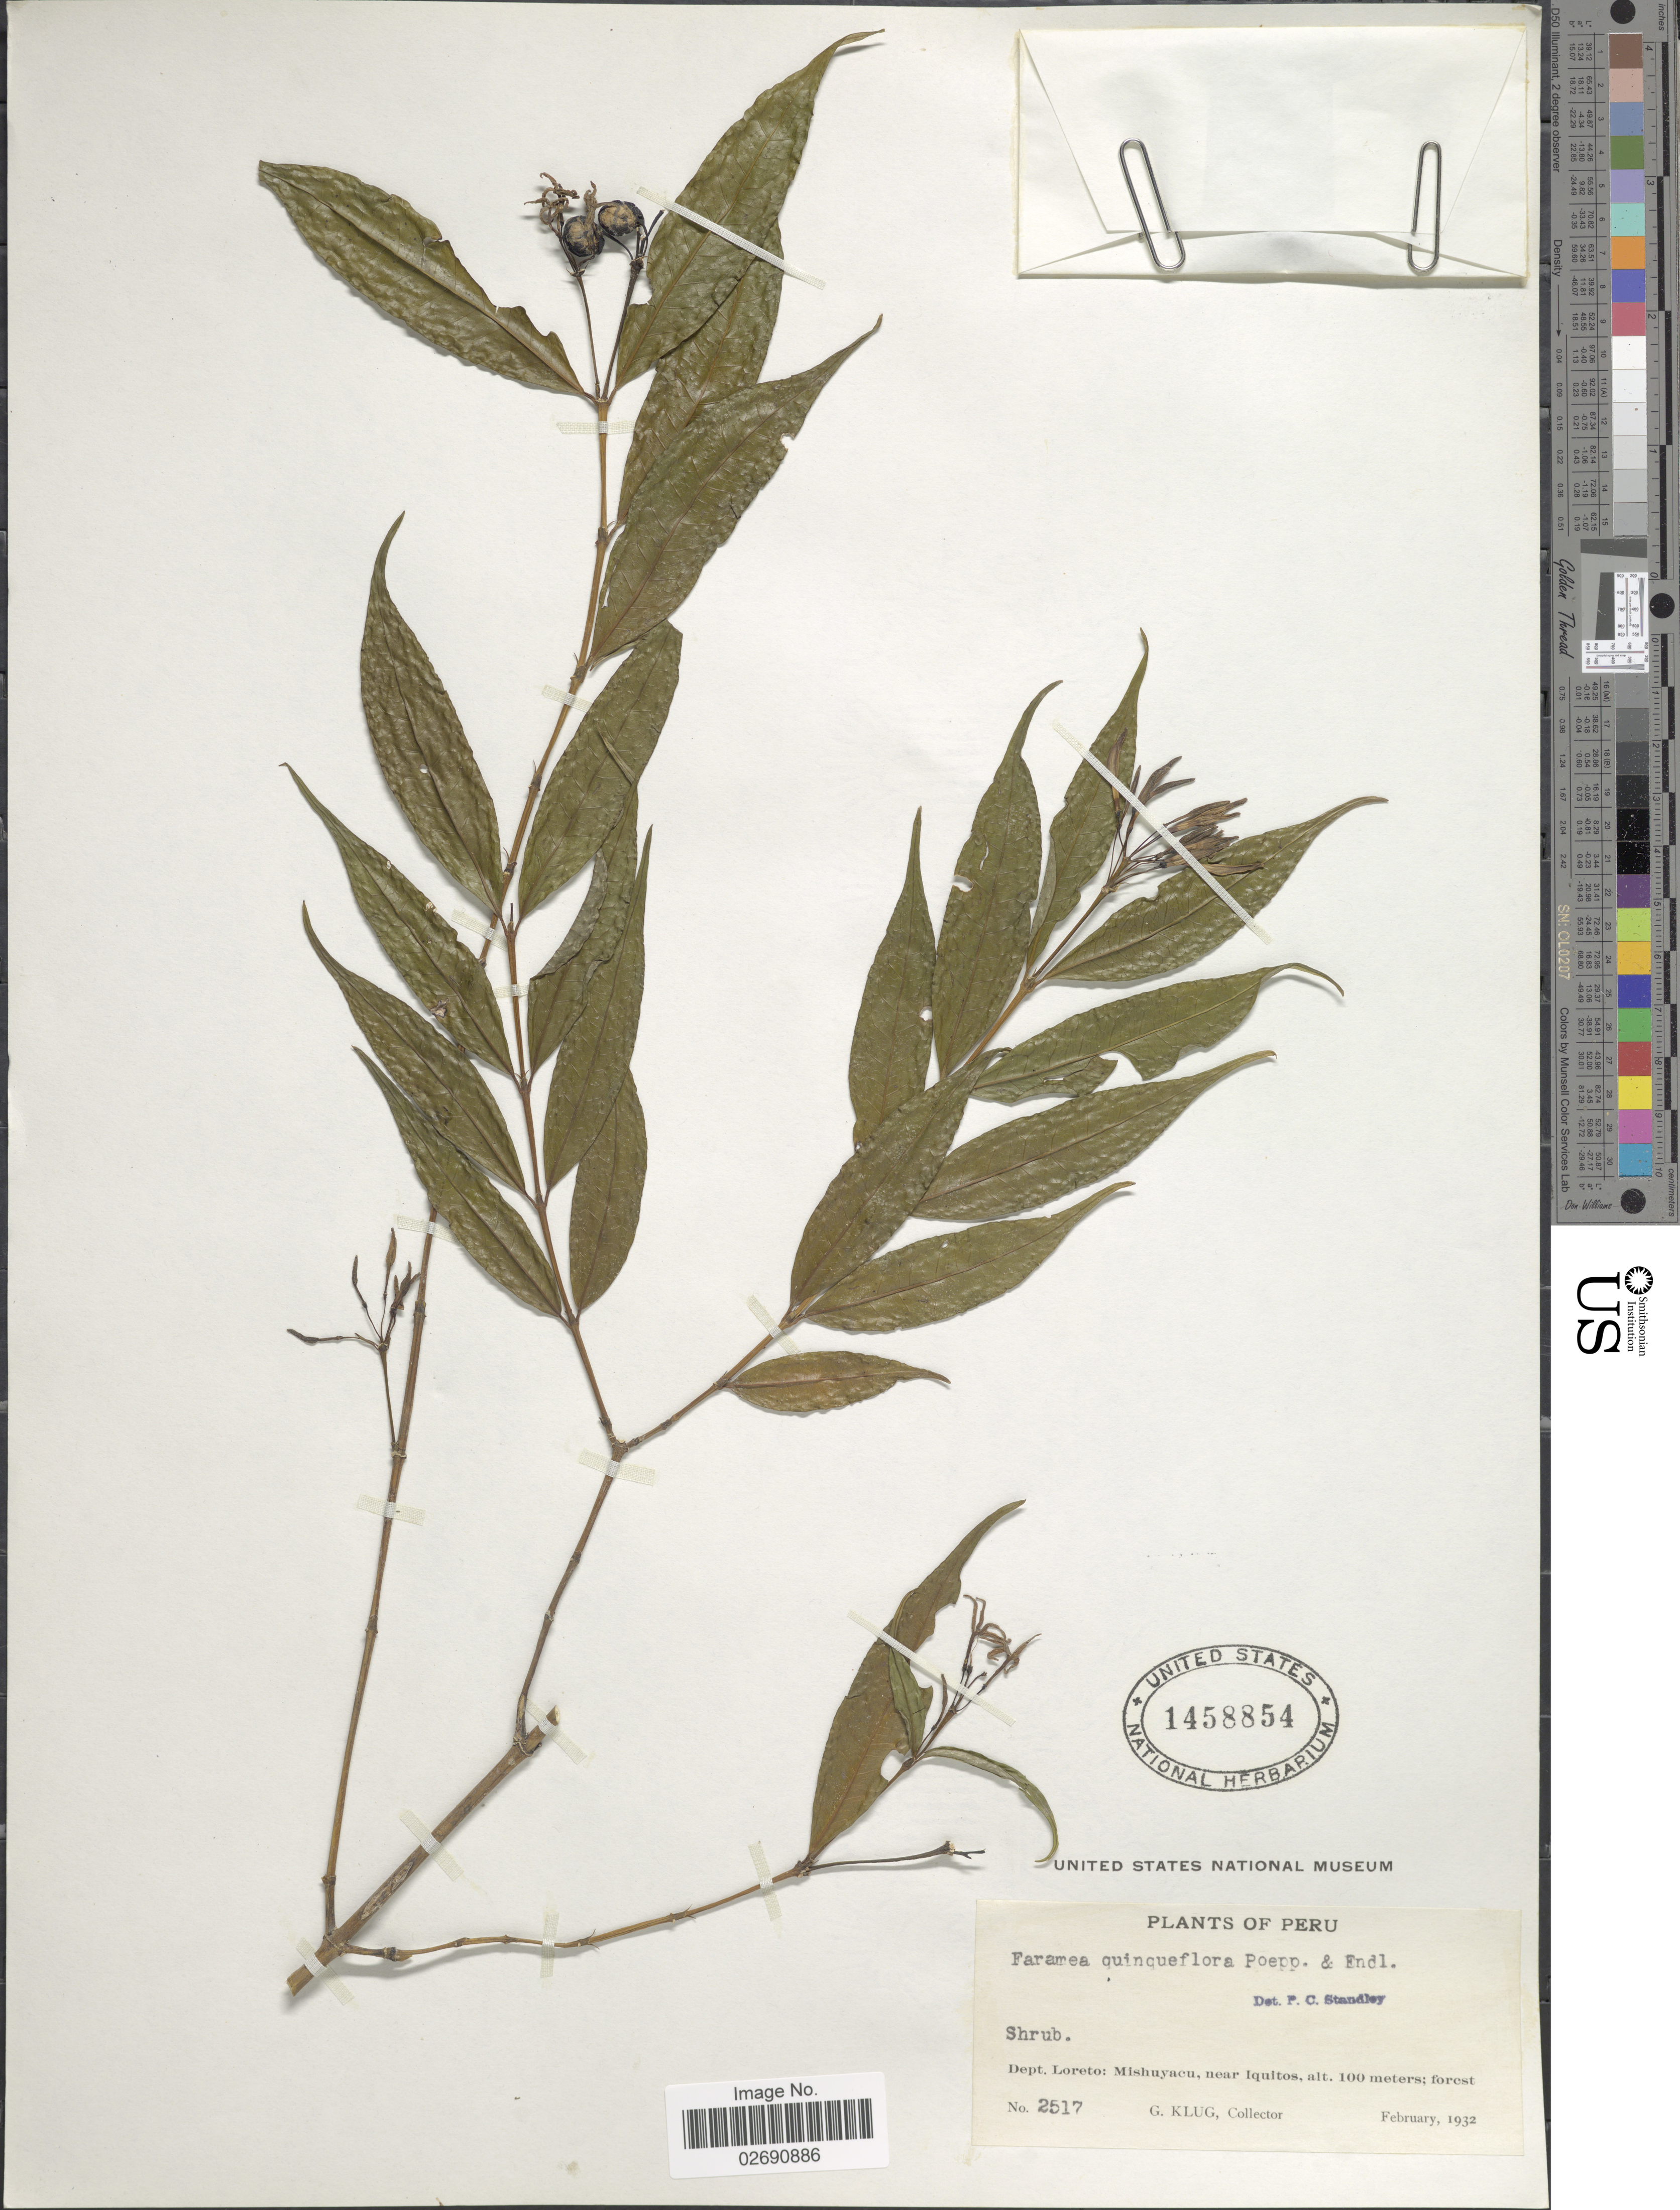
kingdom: Plantae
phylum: Tracheophyta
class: Magnoliopsida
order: Gentianales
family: Rubiaceae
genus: Faramea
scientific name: Faramea quinqueflora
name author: Poepp. & Endl.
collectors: G. Klug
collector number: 2517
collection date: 1932-02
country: Peru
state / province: Loreto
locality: Mishuyacu, near Iquitos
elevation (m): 100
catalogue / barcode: US 1458854